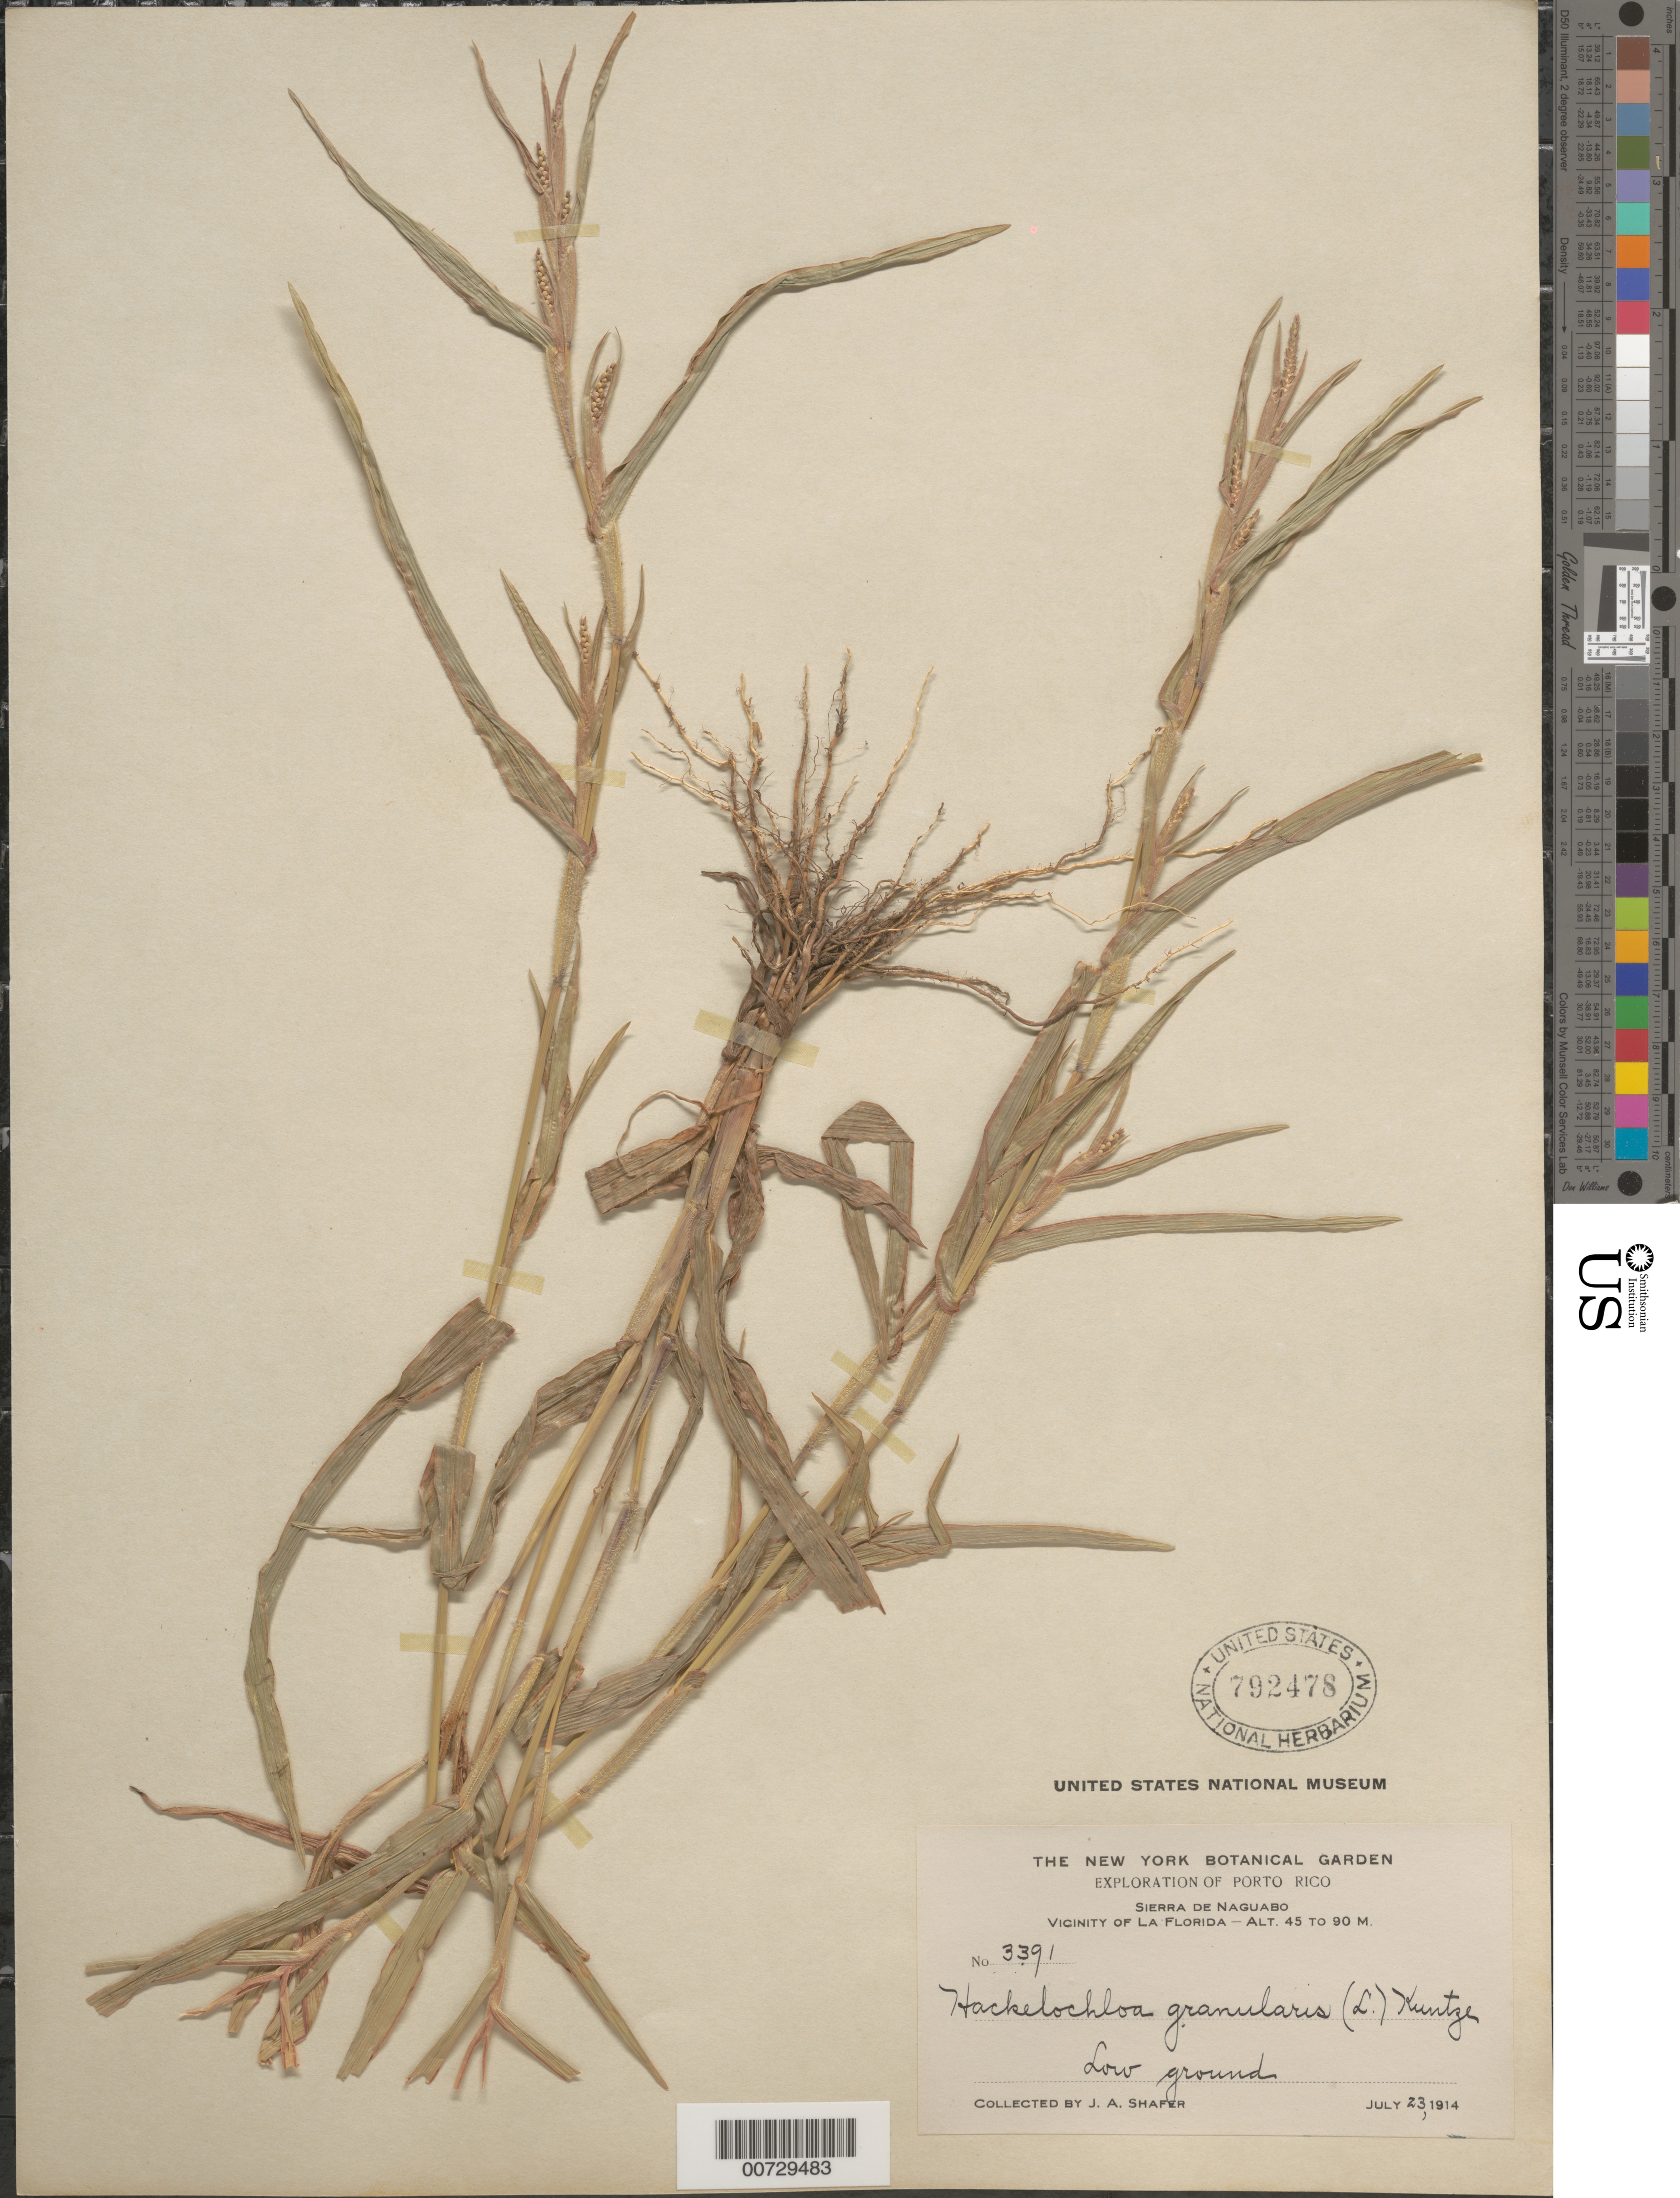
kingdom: Plantae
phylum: Tracheophyta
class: Liliopsida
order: Poales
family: Poaceae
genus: Hackelochloa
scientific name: Hackelochloa granularis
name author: (L.) Kuntze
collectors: J. A. Shafer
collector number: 3391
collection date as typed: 23 Jul 1914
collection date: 1914-07-23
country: Puerto Rico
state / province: Naguabo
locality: Sierra de Naguabo, vic of La Florida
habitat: Low ground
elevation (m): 45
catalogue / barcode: US 792478